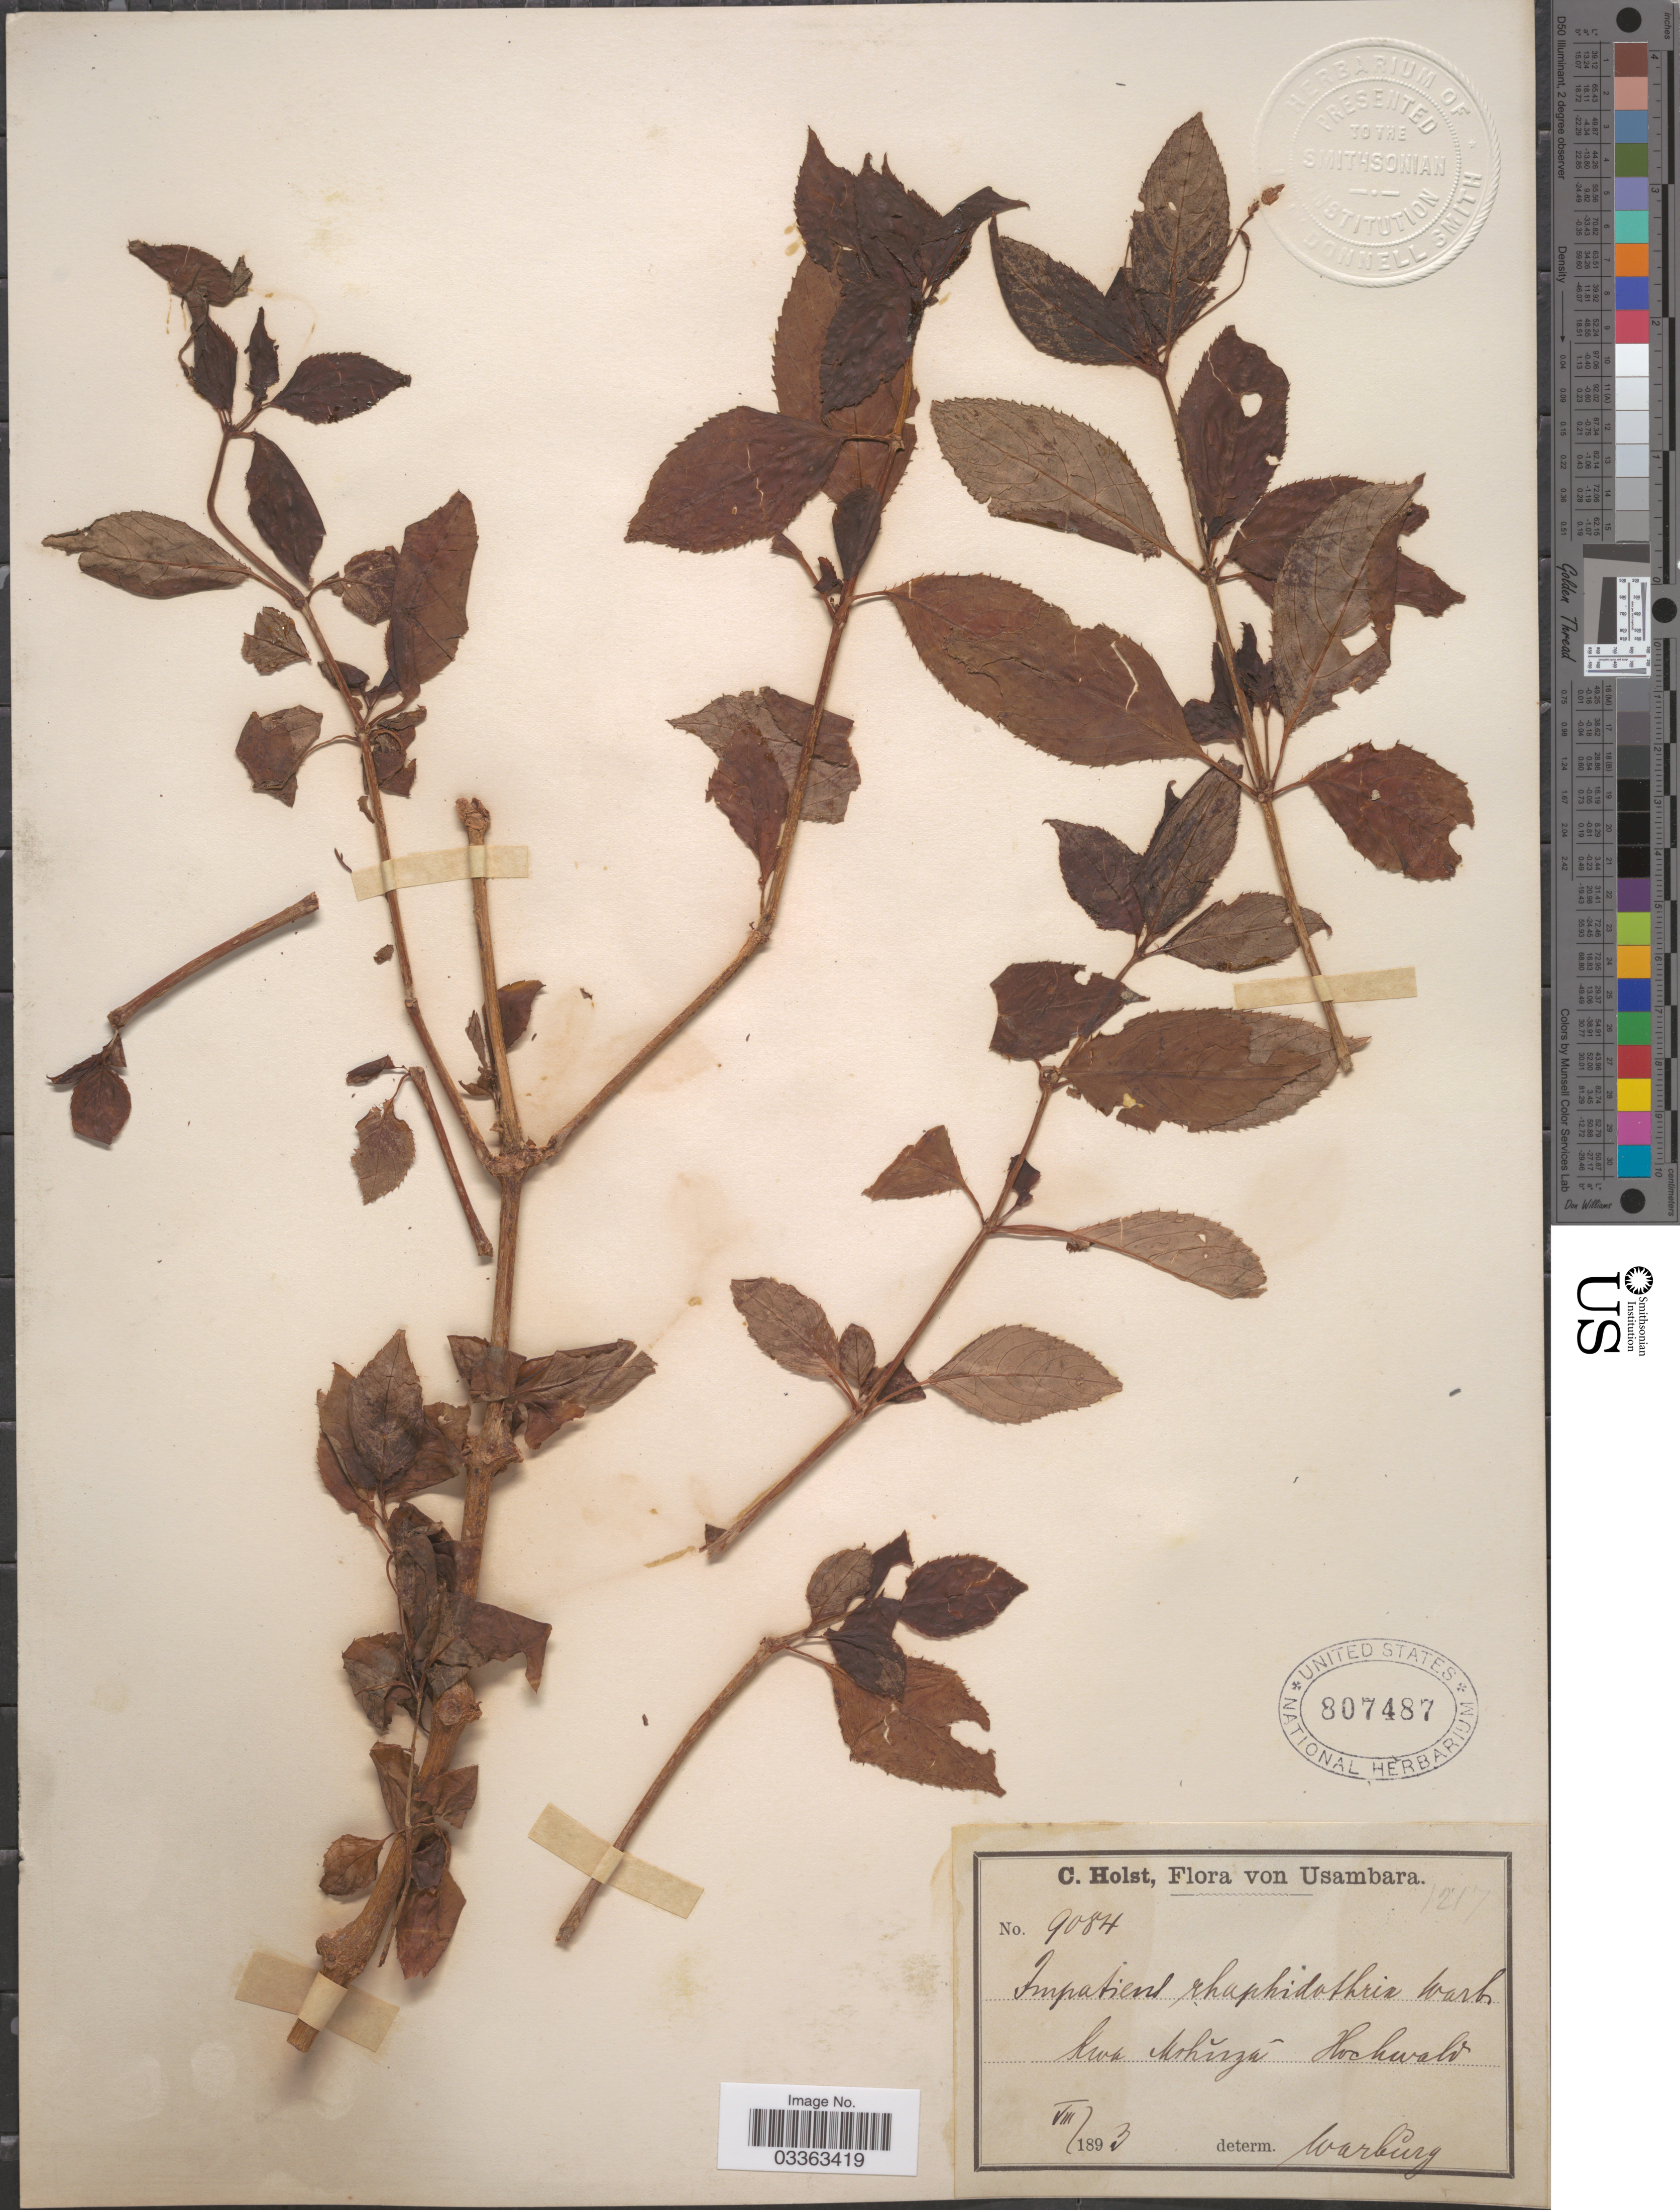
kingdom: Plantae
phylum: Tracheophyta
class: Magnoliopsida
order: Ericales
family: Balsaminaceae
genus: Impatiens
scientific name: Impatiens raphidothrix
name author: Warb.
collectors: C. H. Holst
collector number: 9084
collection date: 1893-08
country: Tanzania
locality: Usambara, kwa Mshuza - Hochwald.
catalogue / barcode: US 807487